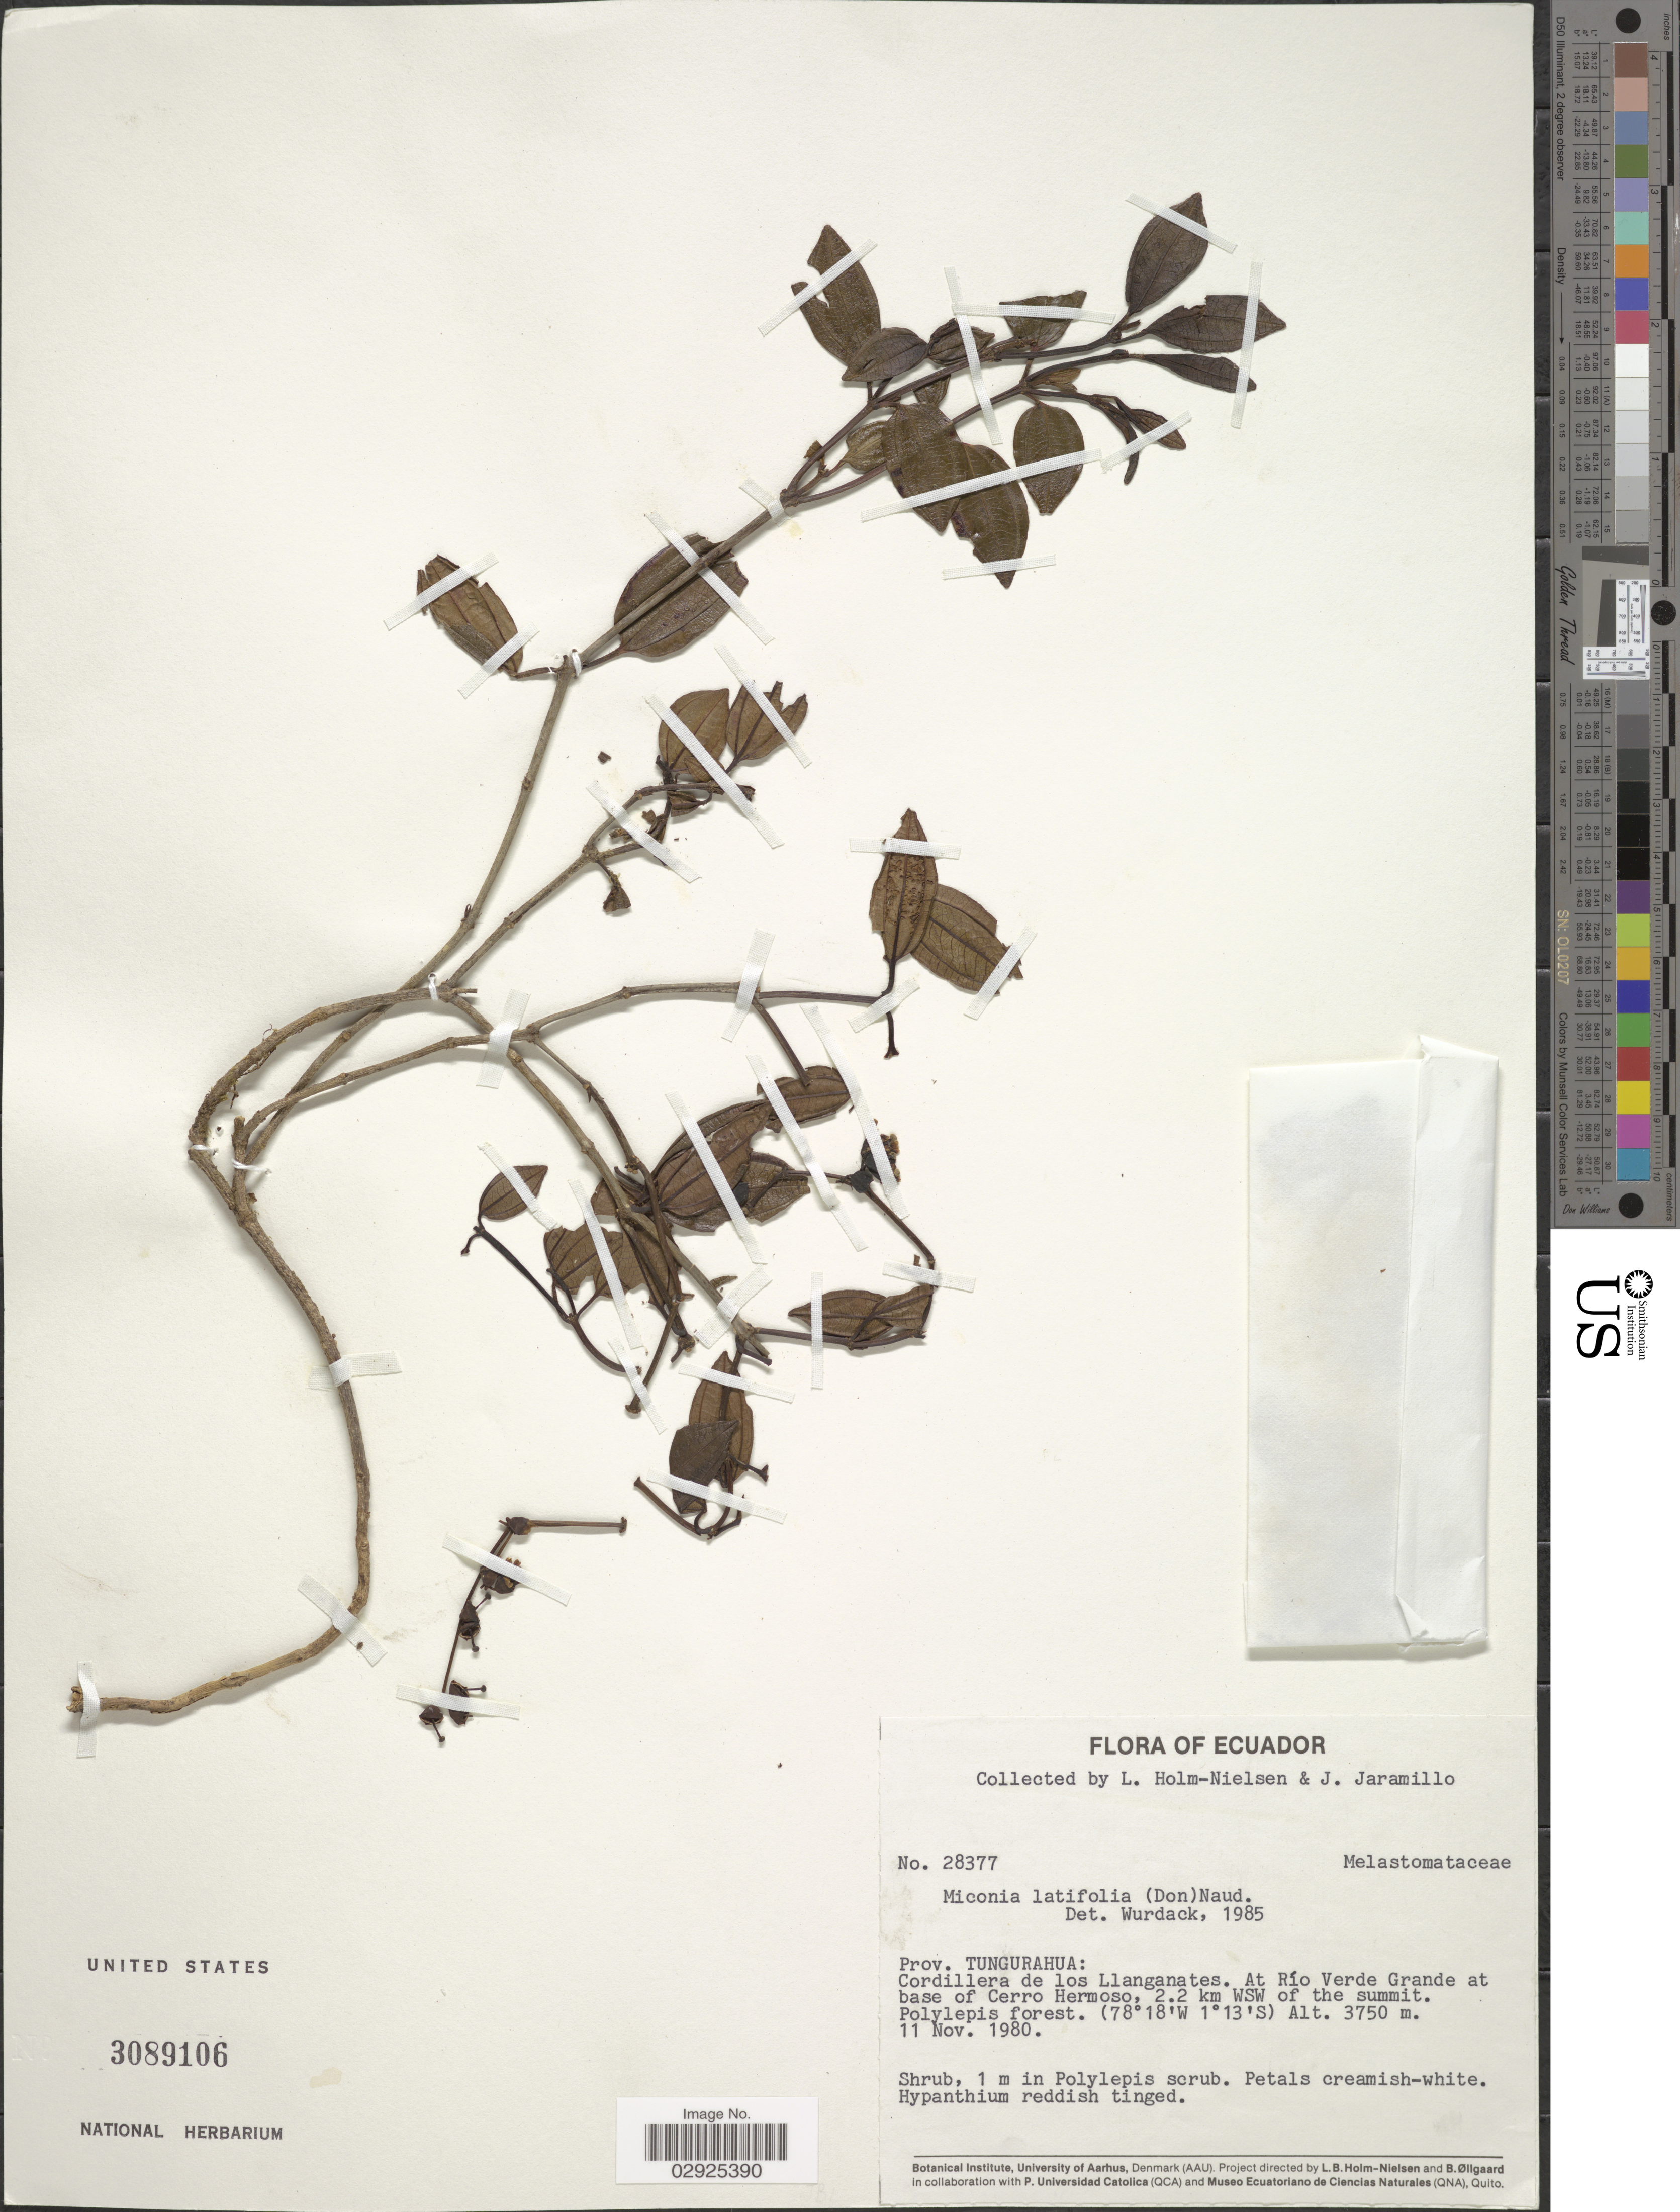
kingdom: Plantae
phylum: Tracheophyta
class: Magnoliopsida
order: Myrtales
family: Melastomataceae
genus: Miconia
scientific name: Miconia latifolia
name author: (D. Don) Naudin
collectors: L. Holm-Nielsen & J. Jaramillo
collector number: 28377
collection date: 1980-11-11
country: Ecuador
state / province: Tungurahua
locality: Prov. Tungurahua: Cordillera de los Llanganates, At Río Verde Grande at base of Cerro Hermoso, 2.2 km WSW of the summit.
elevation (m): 3750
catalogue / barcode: US 3089106